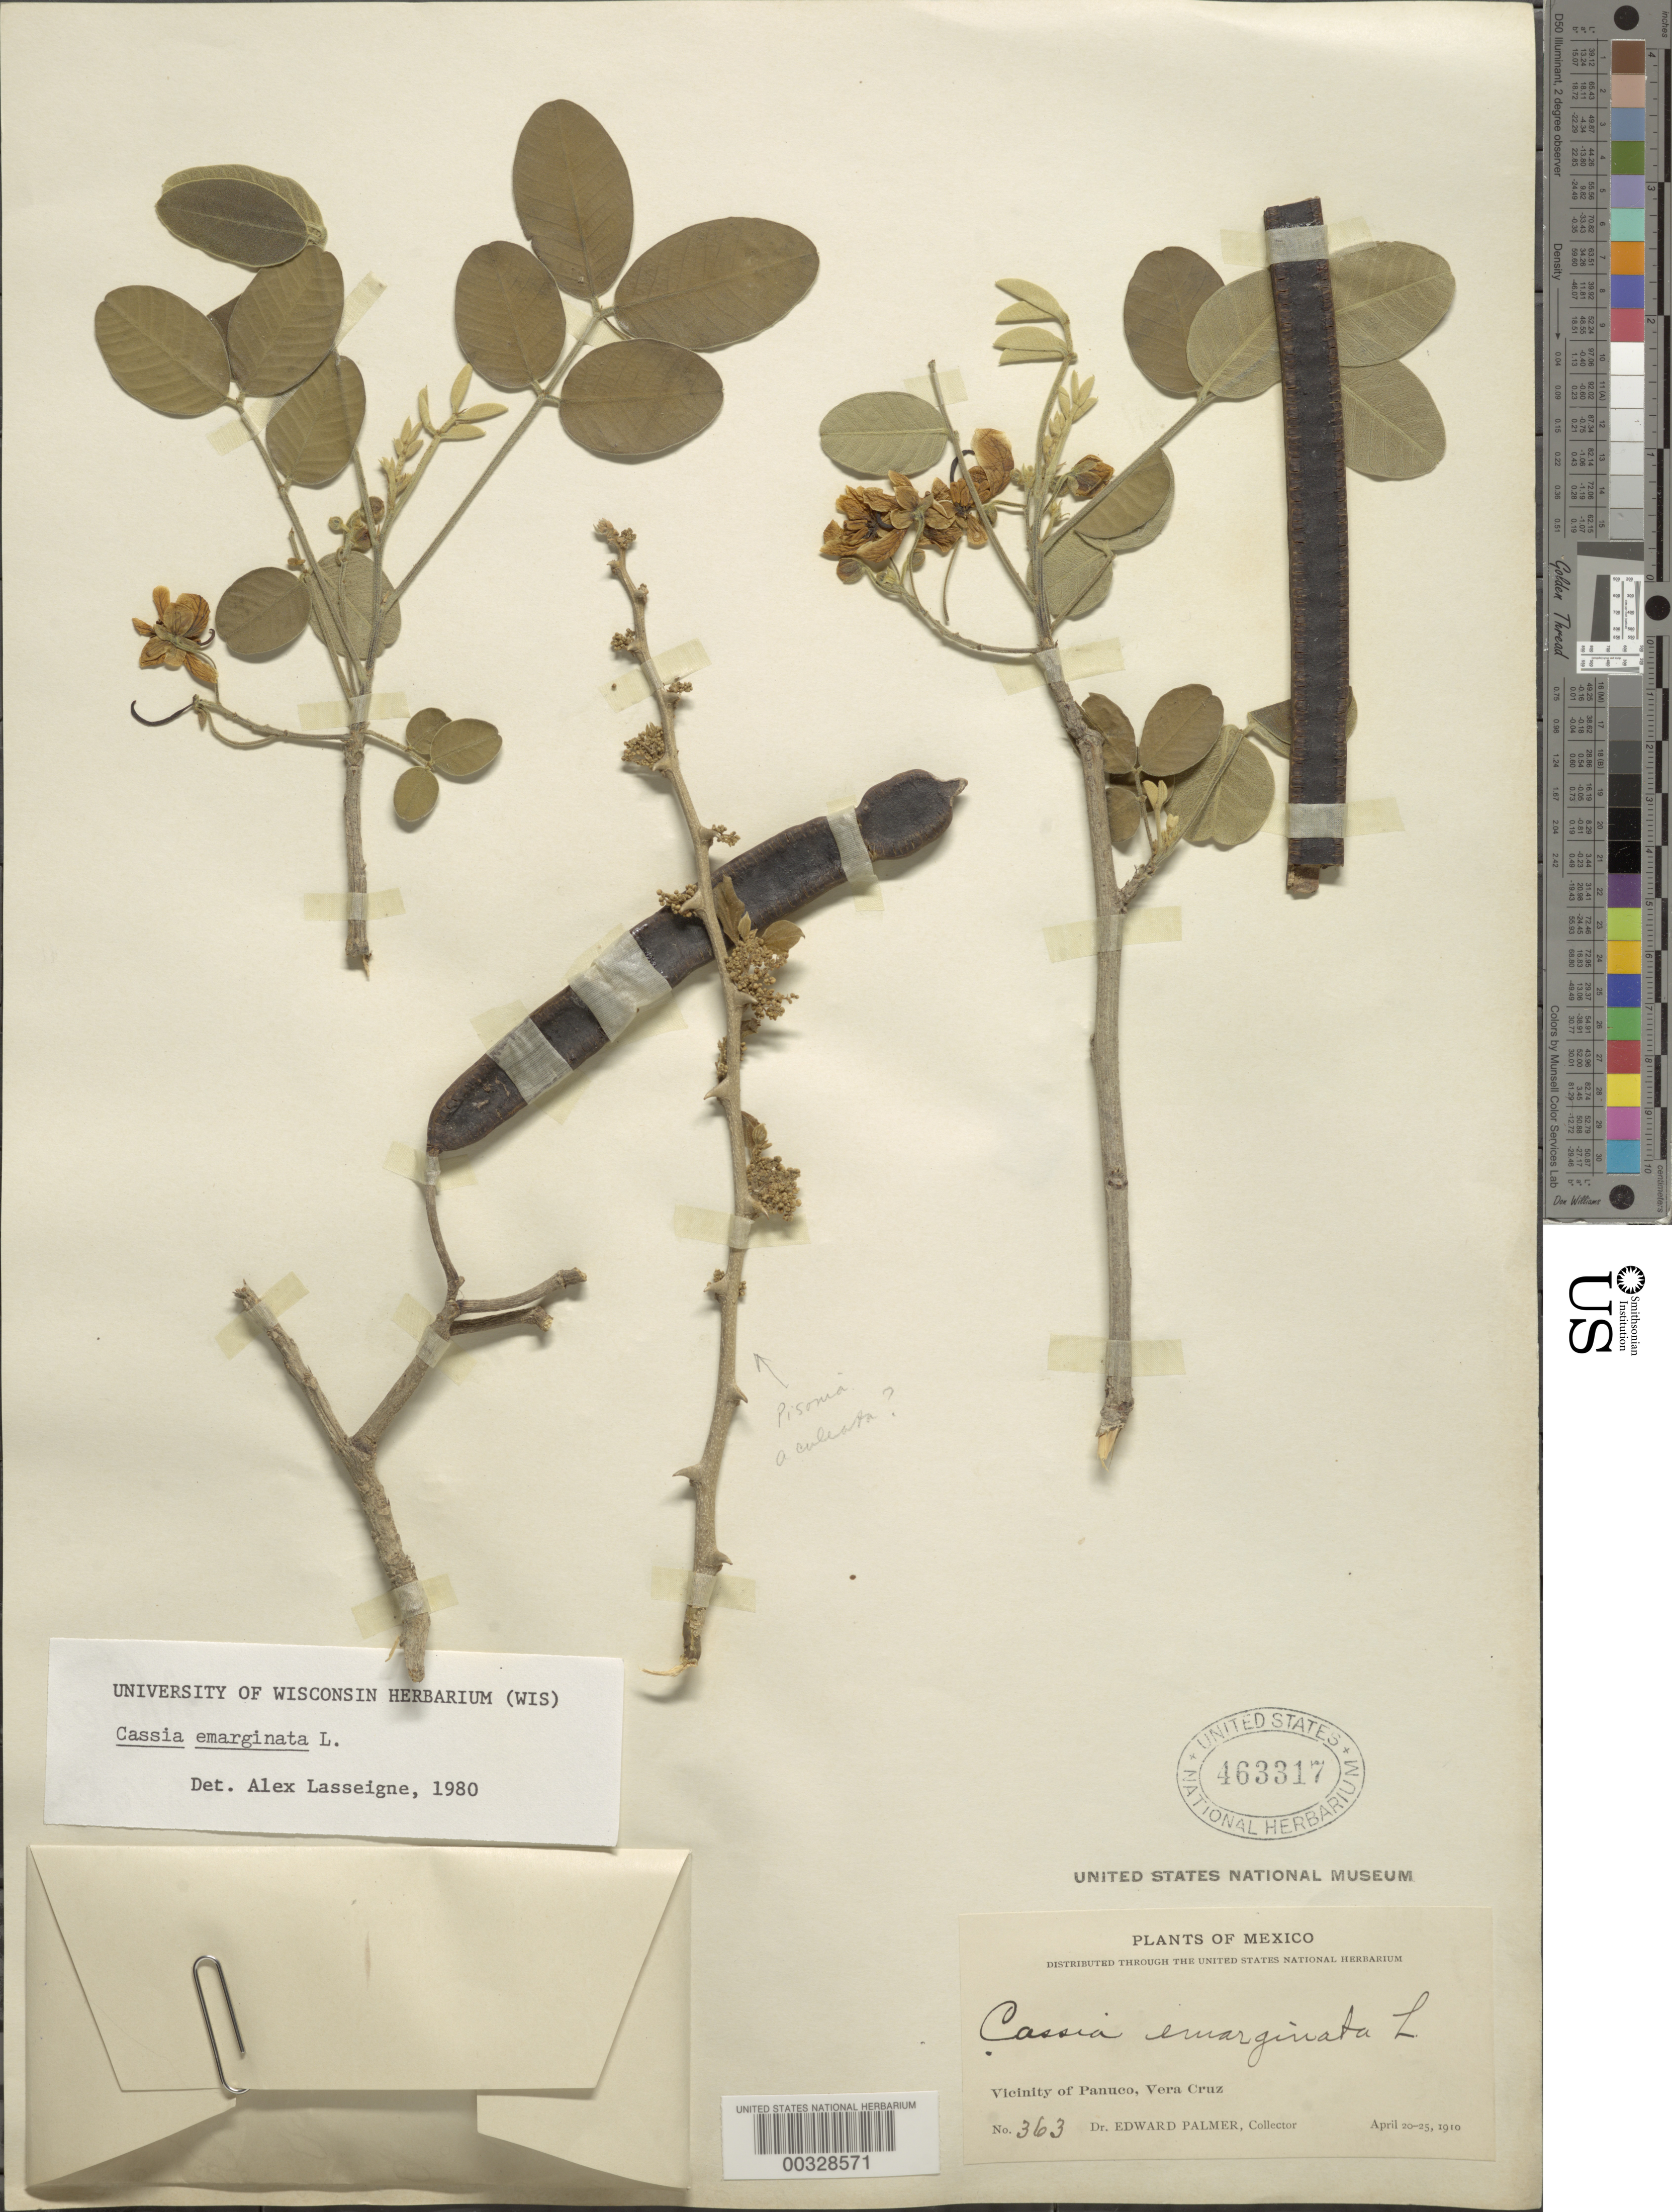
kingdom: Plantae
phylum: Tracheophyta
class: Magnoliopsida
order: Fabales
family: Fabaceae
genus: Senna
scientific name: Senna emarginata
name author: L.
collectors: E. Palmer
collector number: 363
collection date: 1910-04-20/1910-04-25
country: Mexico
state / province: Veracruz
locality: Mexico, Vicinity of Panuco, Vera Cruz.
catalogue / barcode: US 463317